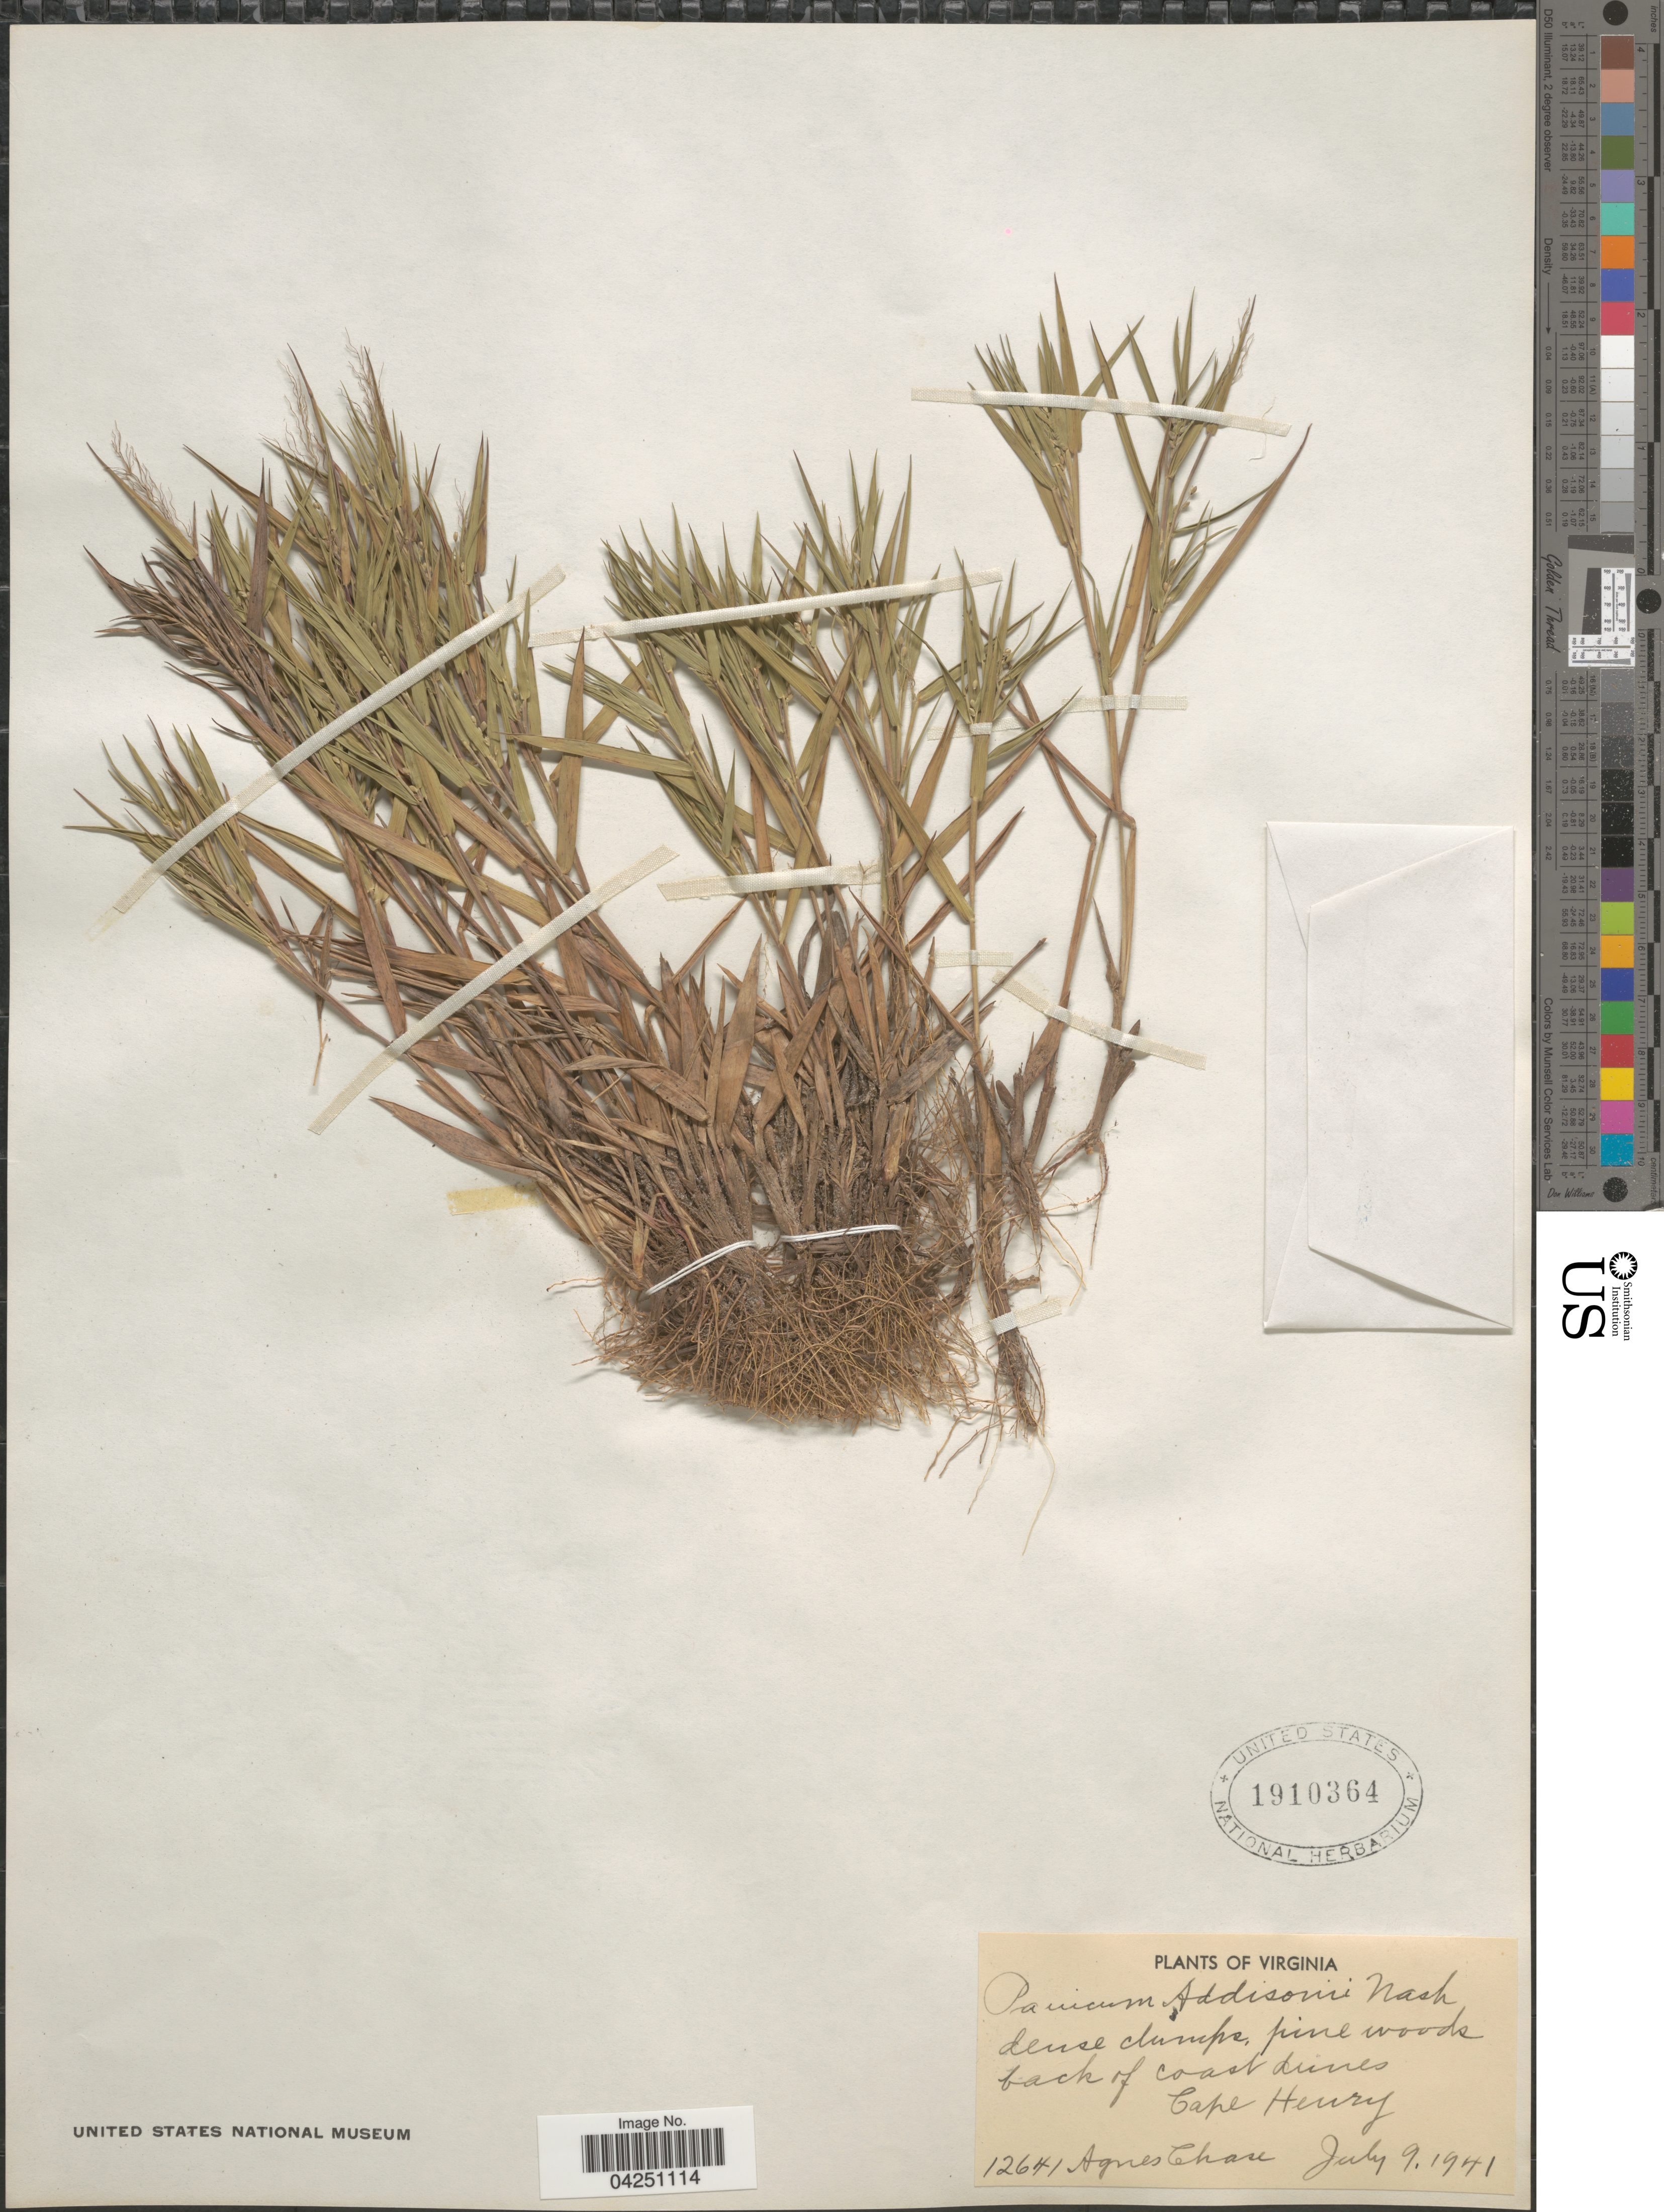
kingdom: Plantae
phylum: Tracheophyta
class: Liliopsida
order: Poales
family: Poaceae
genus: Dichanthelium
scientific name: Dichanthelium acuminatum var. acuminatum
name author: (Sw.) Gould & C.A. Clark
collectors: A. Chase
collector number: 12641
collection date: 1941-07-09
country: United States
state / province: Virginia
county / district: City of Virginia Beach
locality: Cape Henry.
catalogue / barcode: US 1910364